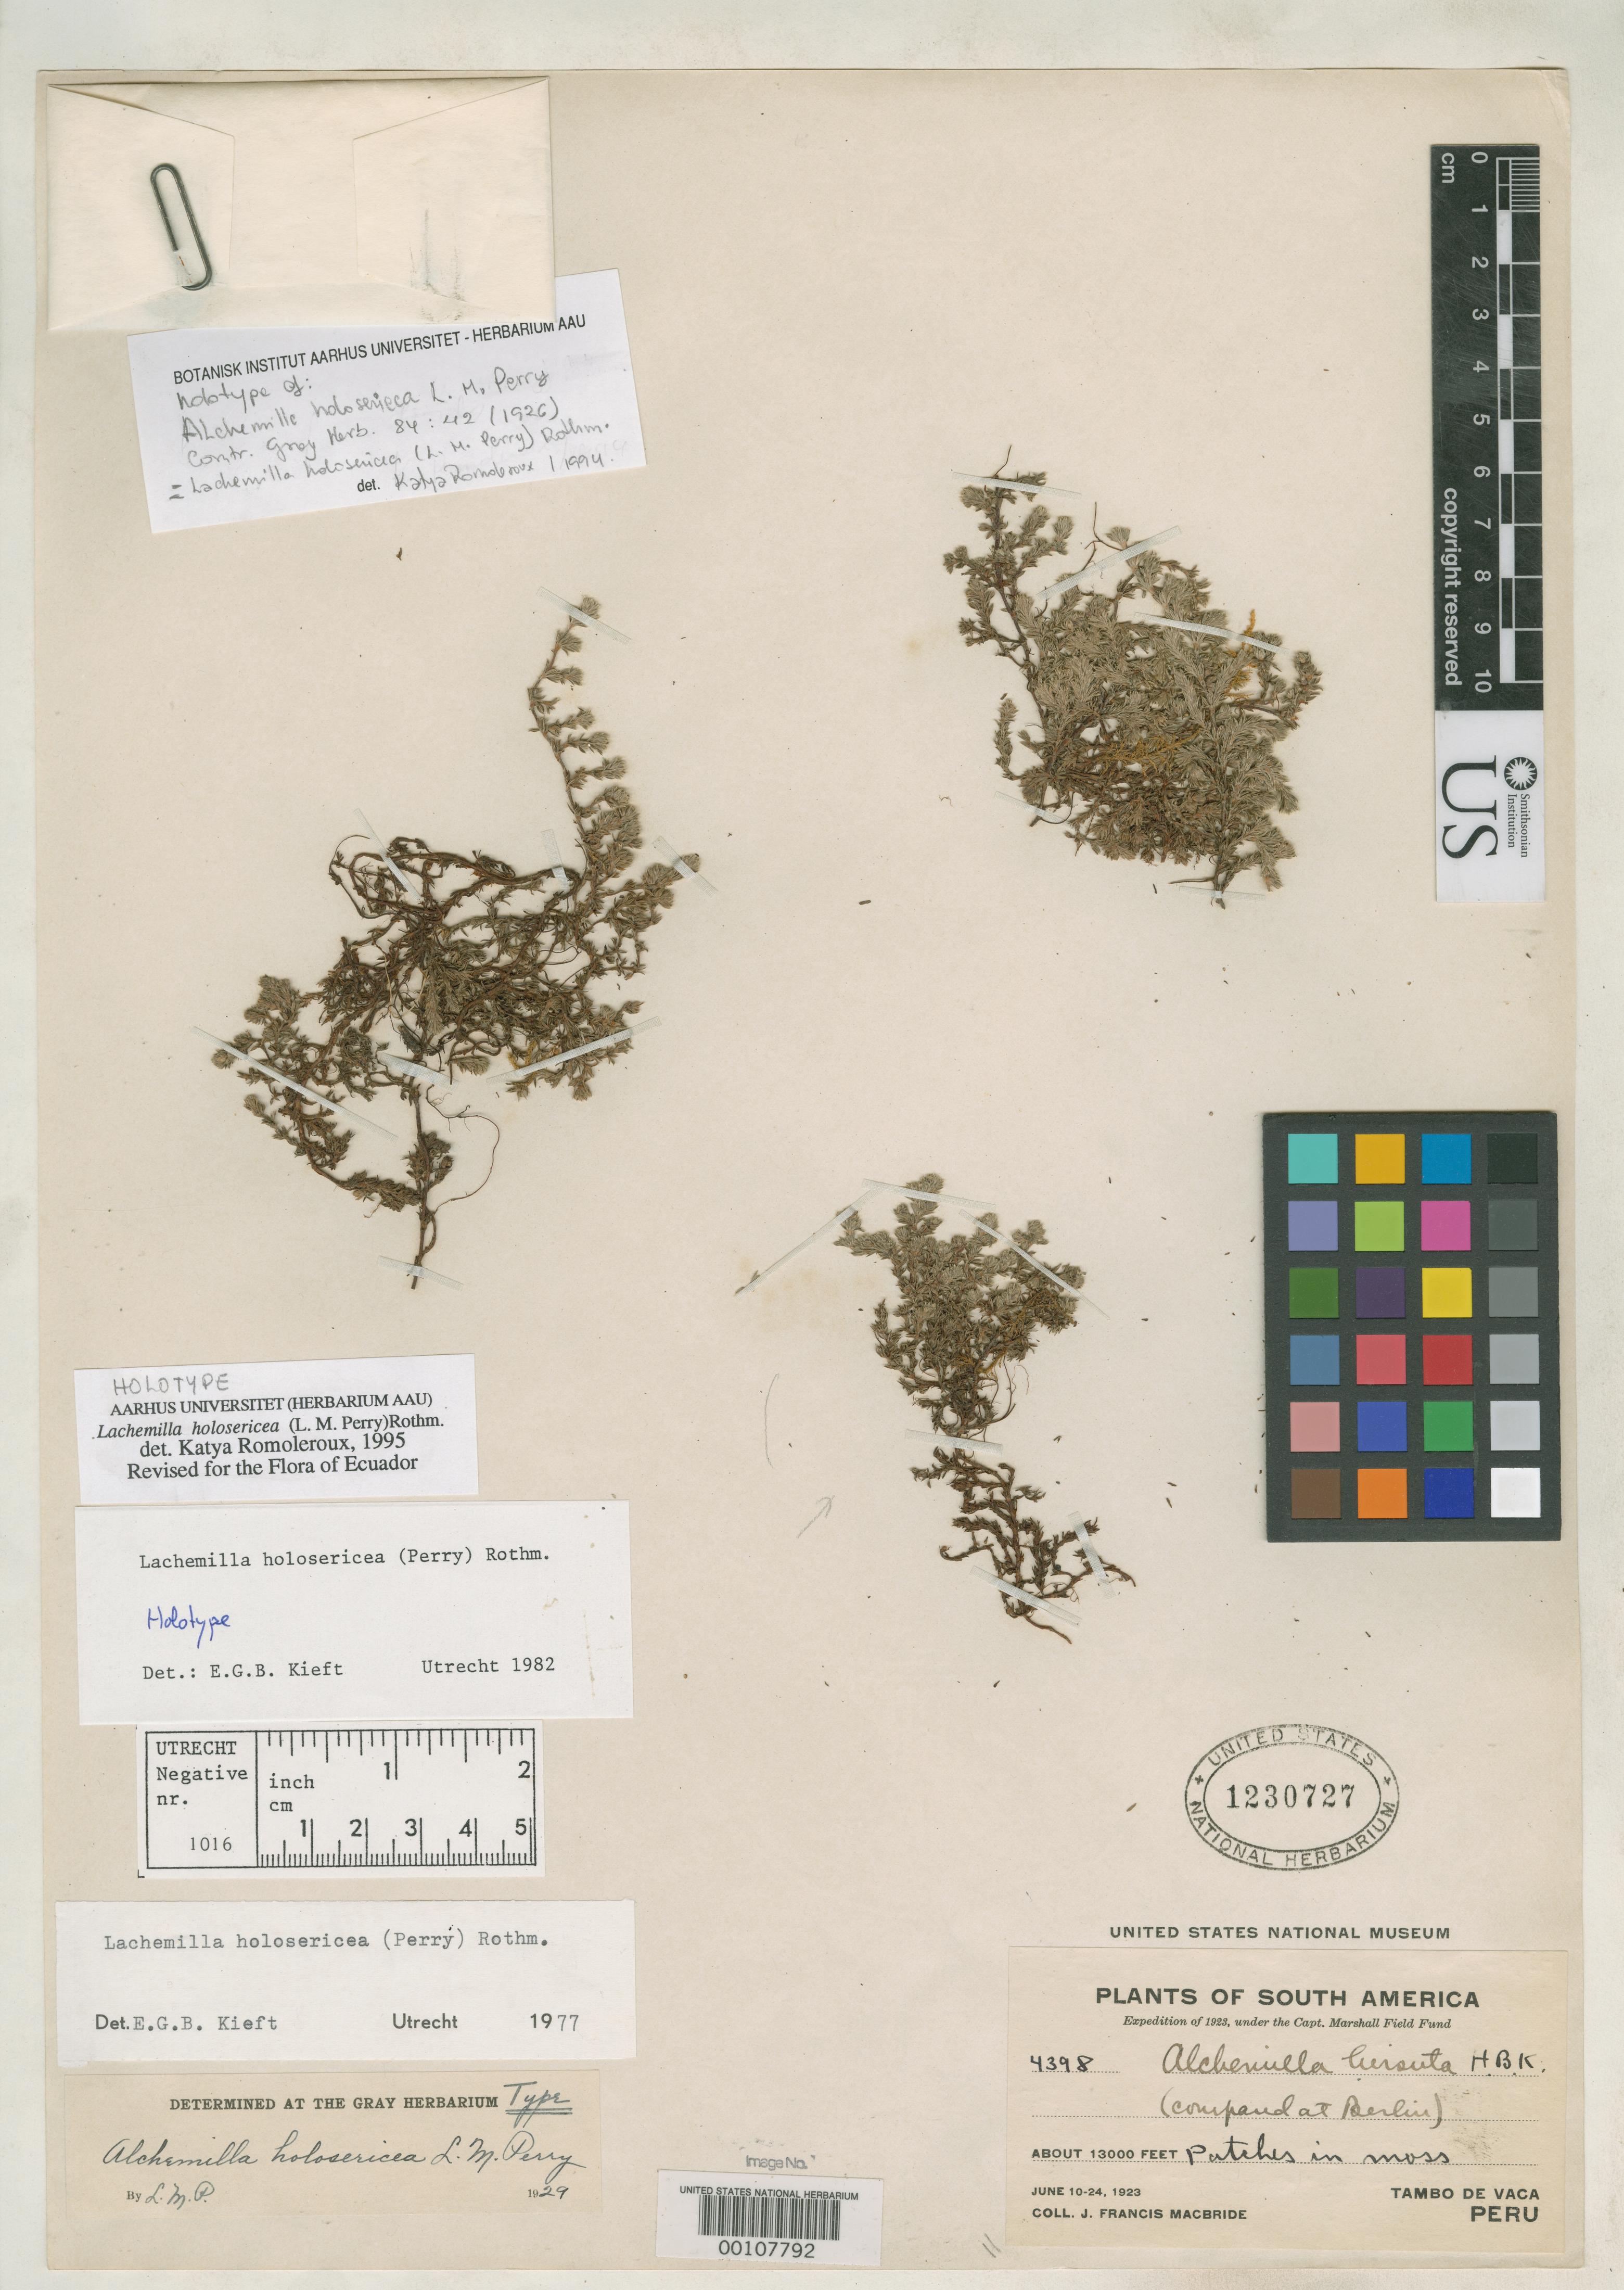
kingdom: Plantae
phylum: Tracheophyta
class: Magnoliopsida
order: Rosales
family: Rosaceae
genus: Alchemilla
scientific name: Alchemilla holosericea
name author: L.M. Perry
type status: Holotype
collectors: J. F. Macbride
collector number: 4398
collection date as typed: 10 Jun 1923 to 25 Jun 1923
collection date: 1923-06-10/1923-06-25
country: Peru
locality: Tambo de Vaca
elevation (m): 3962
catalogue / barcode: US 1230727